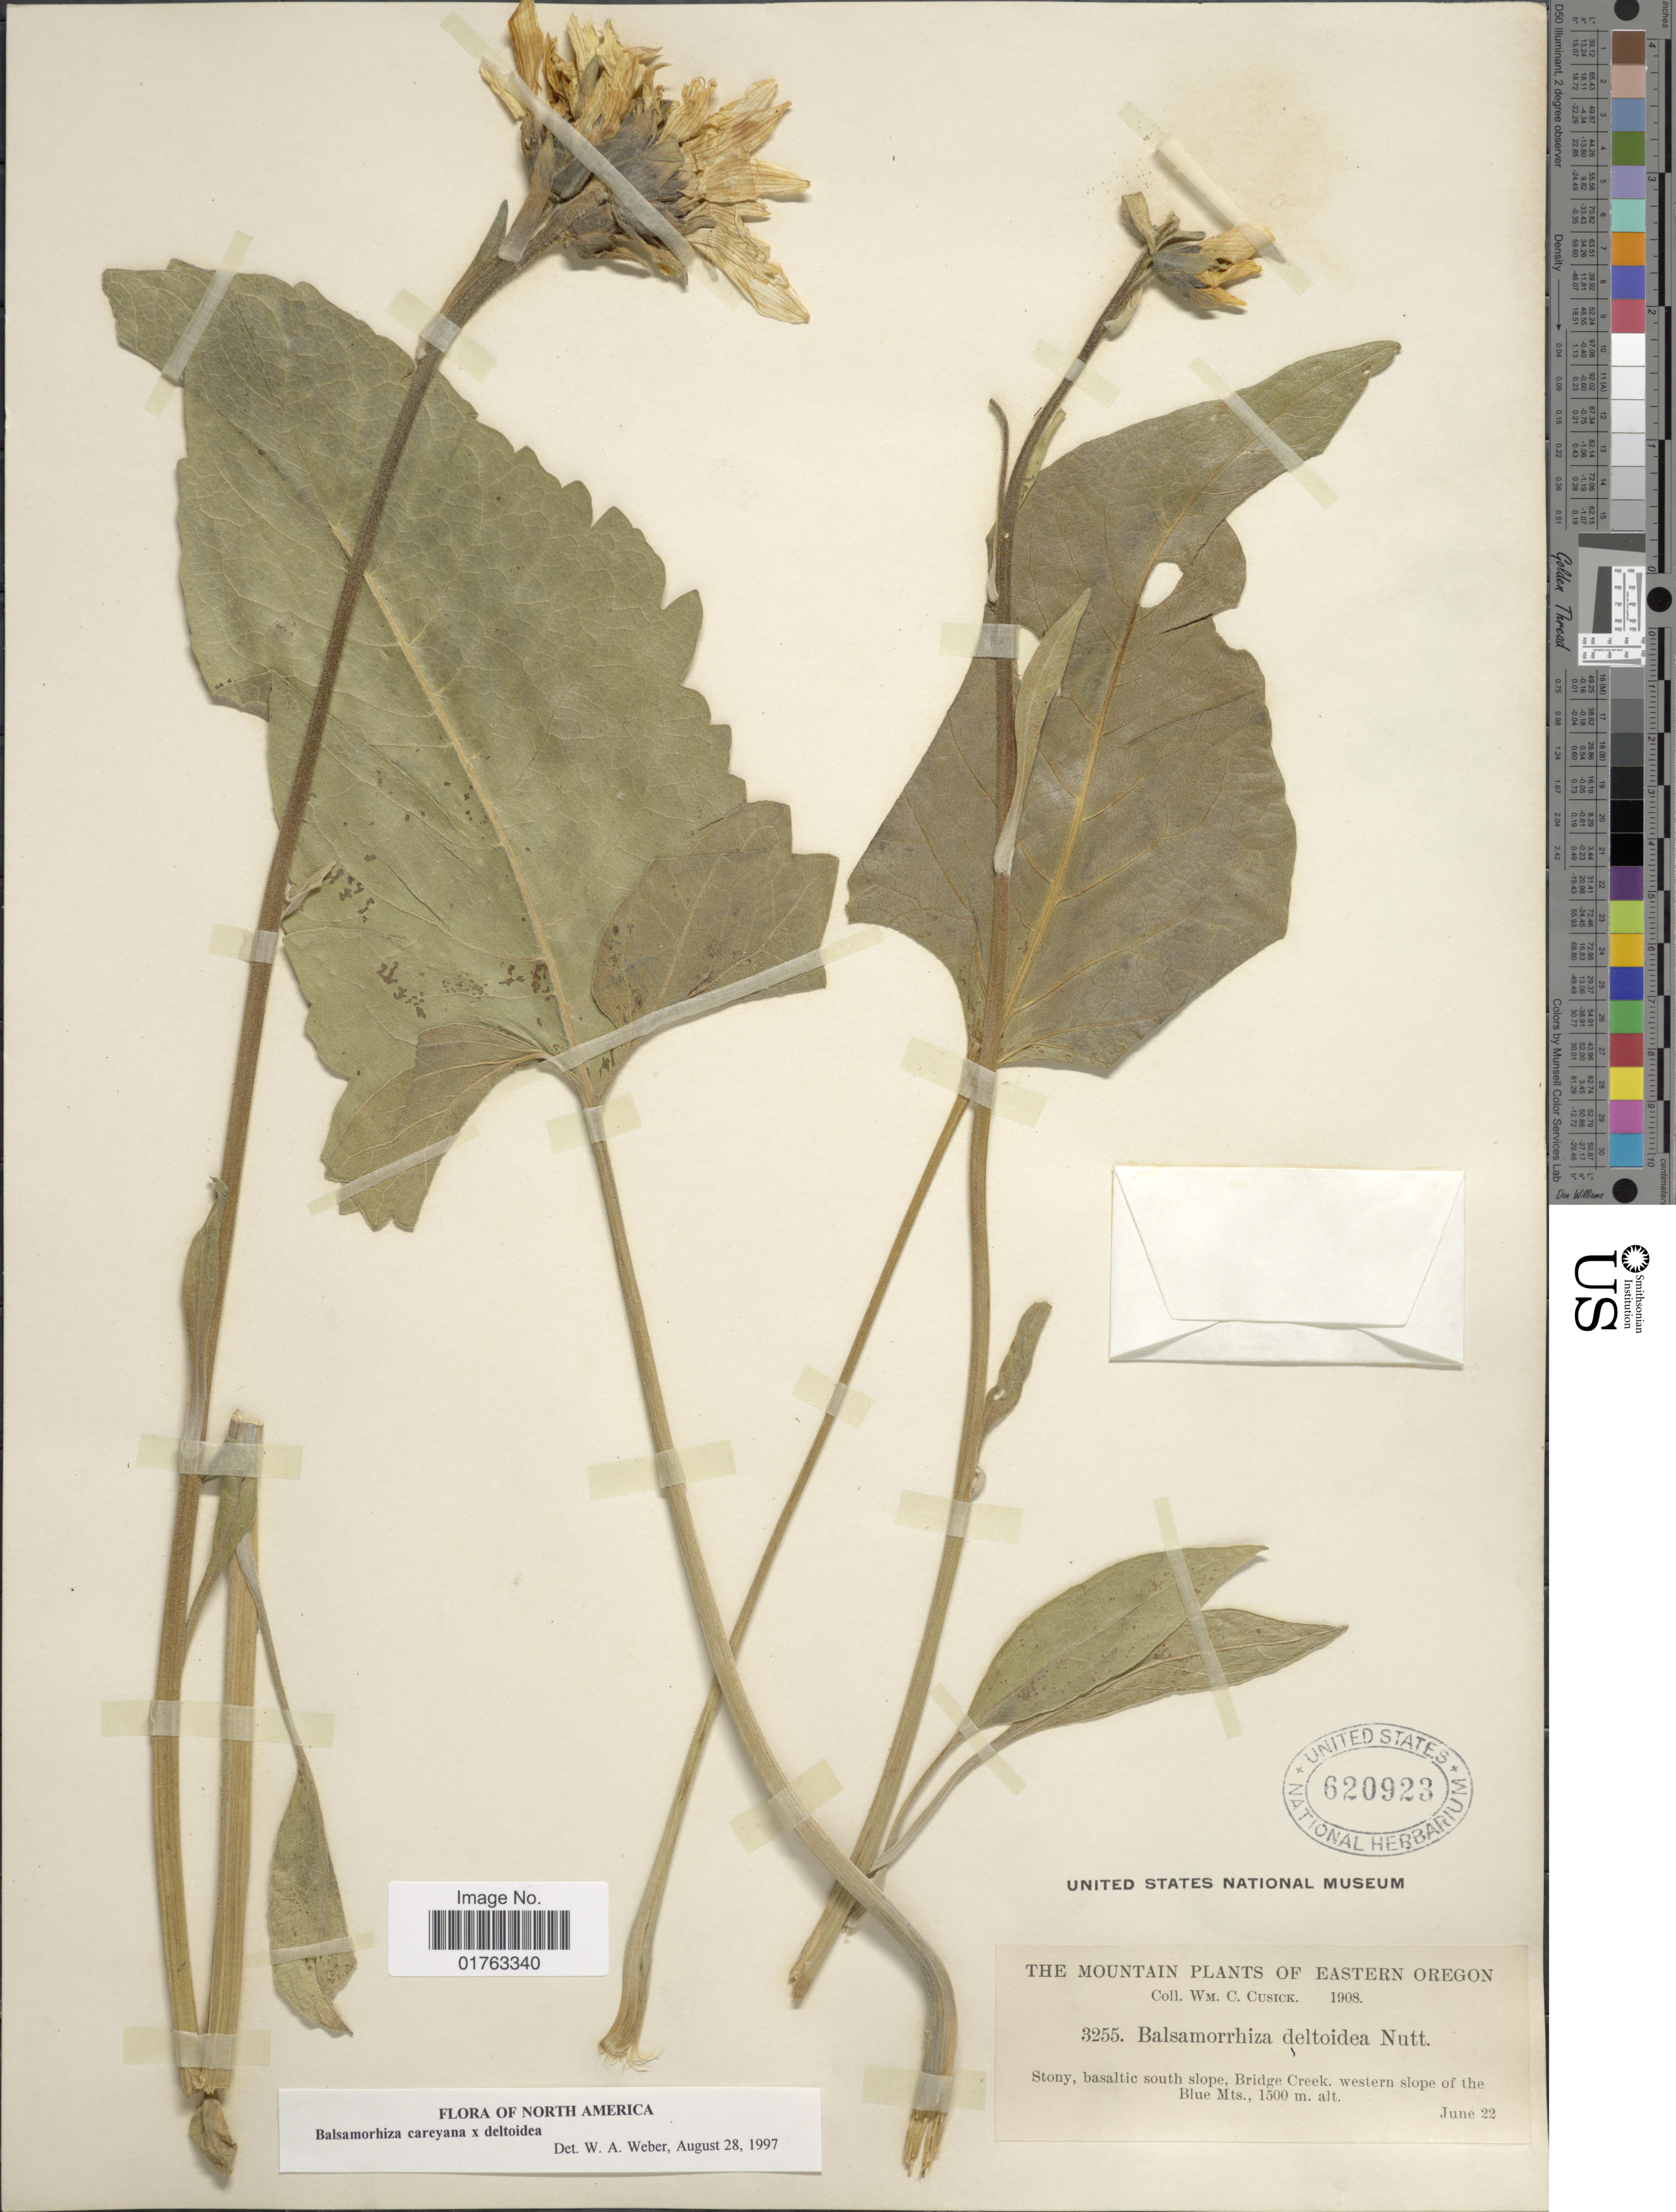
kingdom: Plantae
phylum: Tracheophyta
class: Magnoliopsida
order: Asterales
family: Asteraceae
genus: Balsamorhiza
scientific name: Balsamorhiza careyana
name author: A. Gray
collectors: W. C. Cusick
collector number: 3255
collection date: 1908-06-22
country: United States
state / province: Oregon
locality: Eastern Oregon. Bridge Creek, western slope of the Blue Mts.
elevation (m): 1500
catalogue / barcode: US 620923